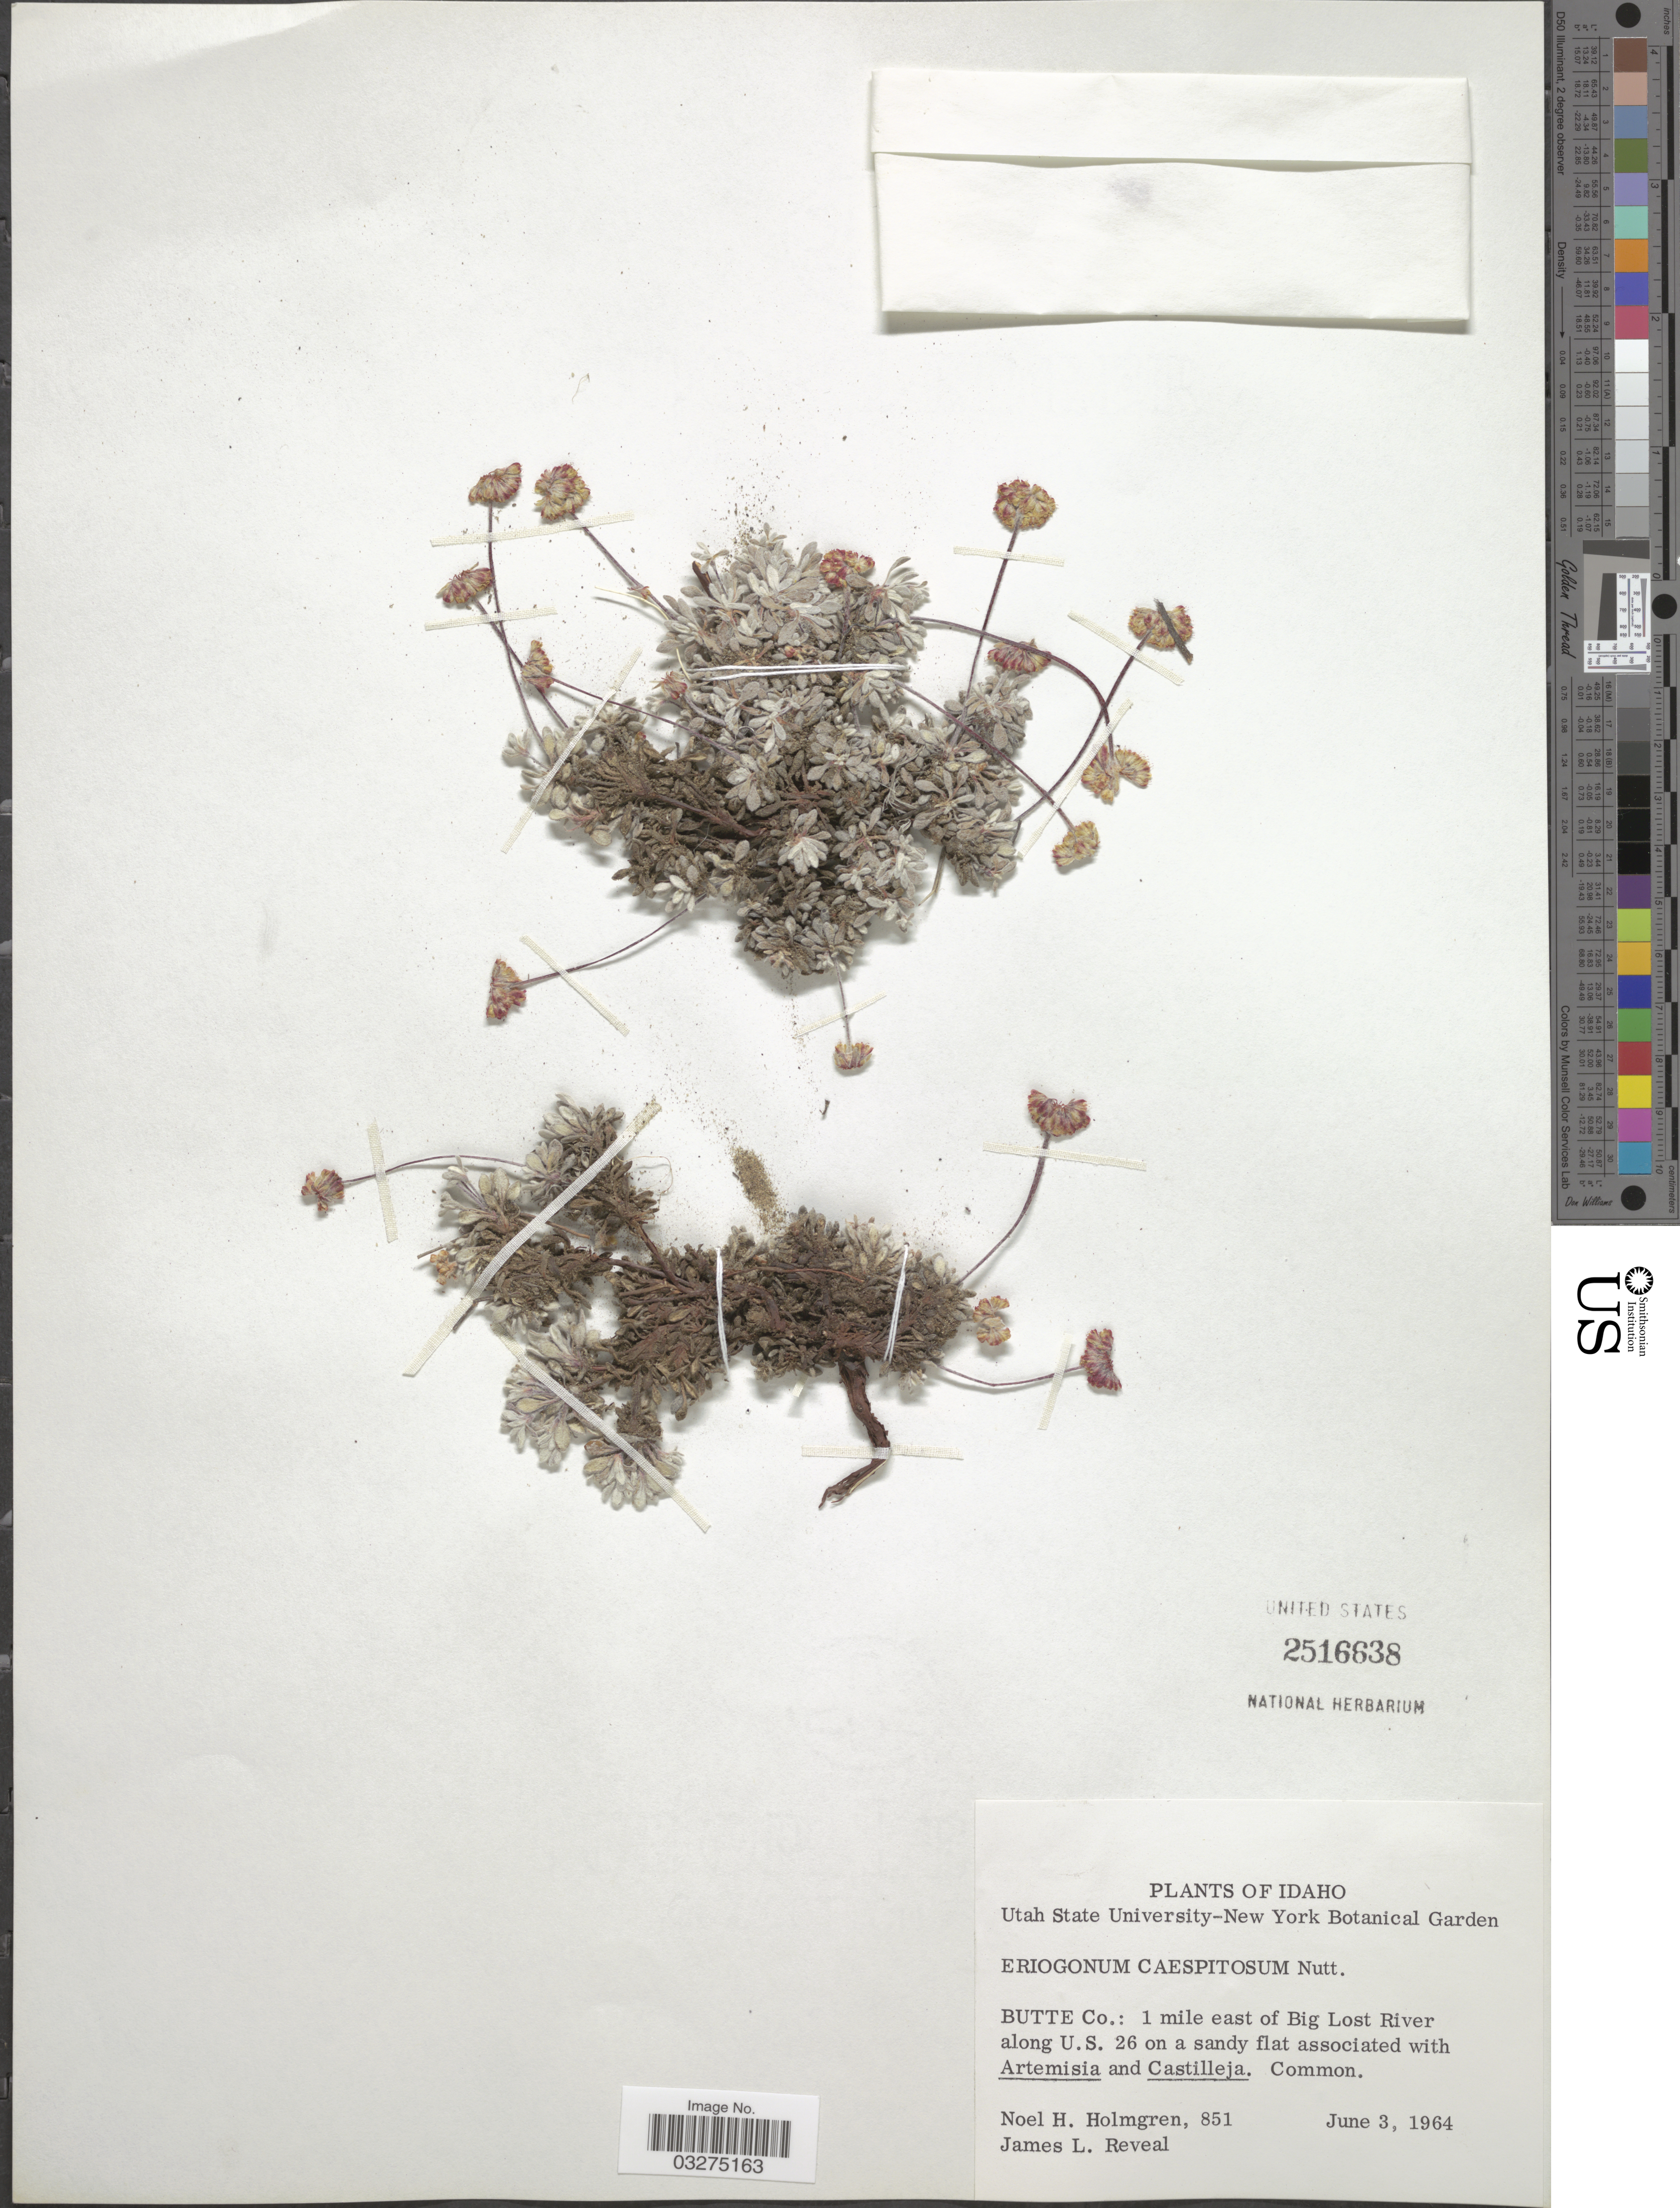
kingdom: Plantae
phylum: Tracheophyta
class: Magnoliopsida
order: Caryophyllales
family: Polygonaceae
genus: Eriogonum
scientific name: Eriogonum caespitosum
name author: Nutt.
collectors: N. H. Holmgren & J. L. Reveal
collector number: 851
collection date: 1964-06-03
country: United States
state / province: Idaho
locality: Butte Co.: 1 mile east of Big Lost River along U.S. 26 on a sandy flat.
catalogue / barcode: US 2516638